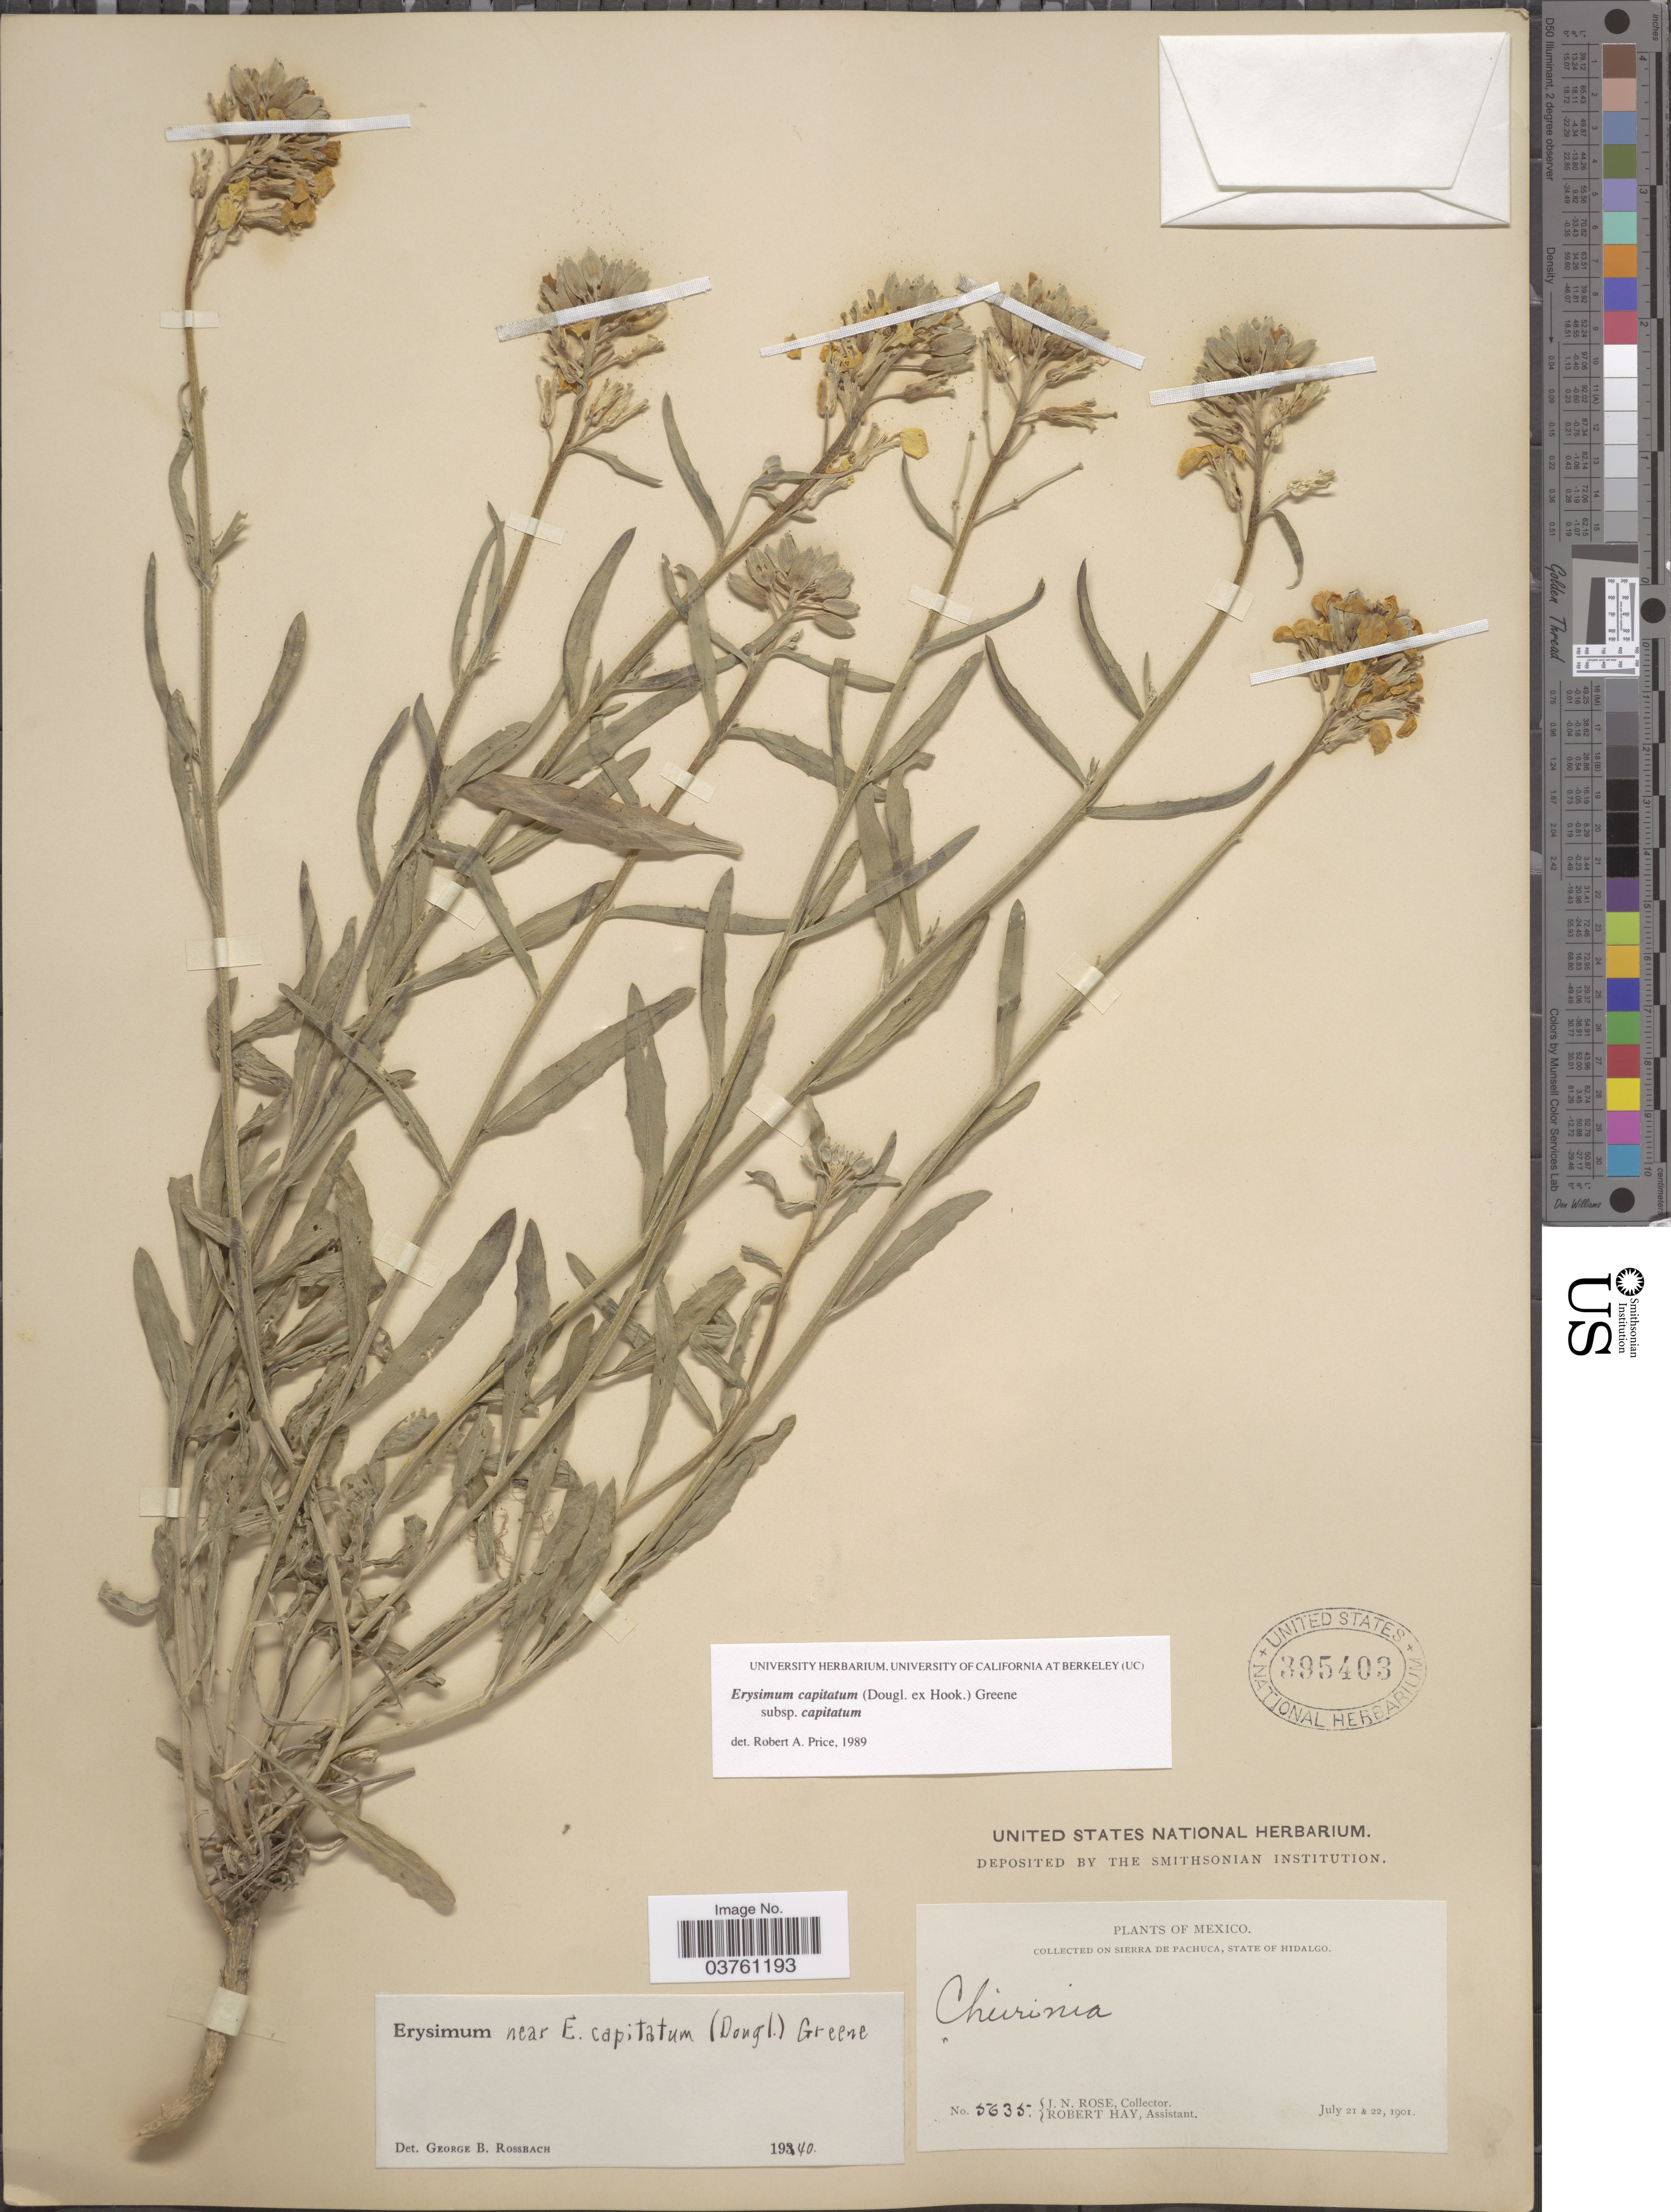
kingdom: Plantae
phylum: Tracheophyta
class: Magnoliopsida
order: Brassicales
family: Brassicaceae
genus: Erysimum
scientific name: Erysimum capitatum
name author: (Douglas ex Hook.) Greene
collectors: J. N. Rose & R. Hay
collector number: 5635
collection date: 1901-07-21/1901-07-22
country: Mexico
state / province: Hidalgo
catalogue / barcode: US 395403